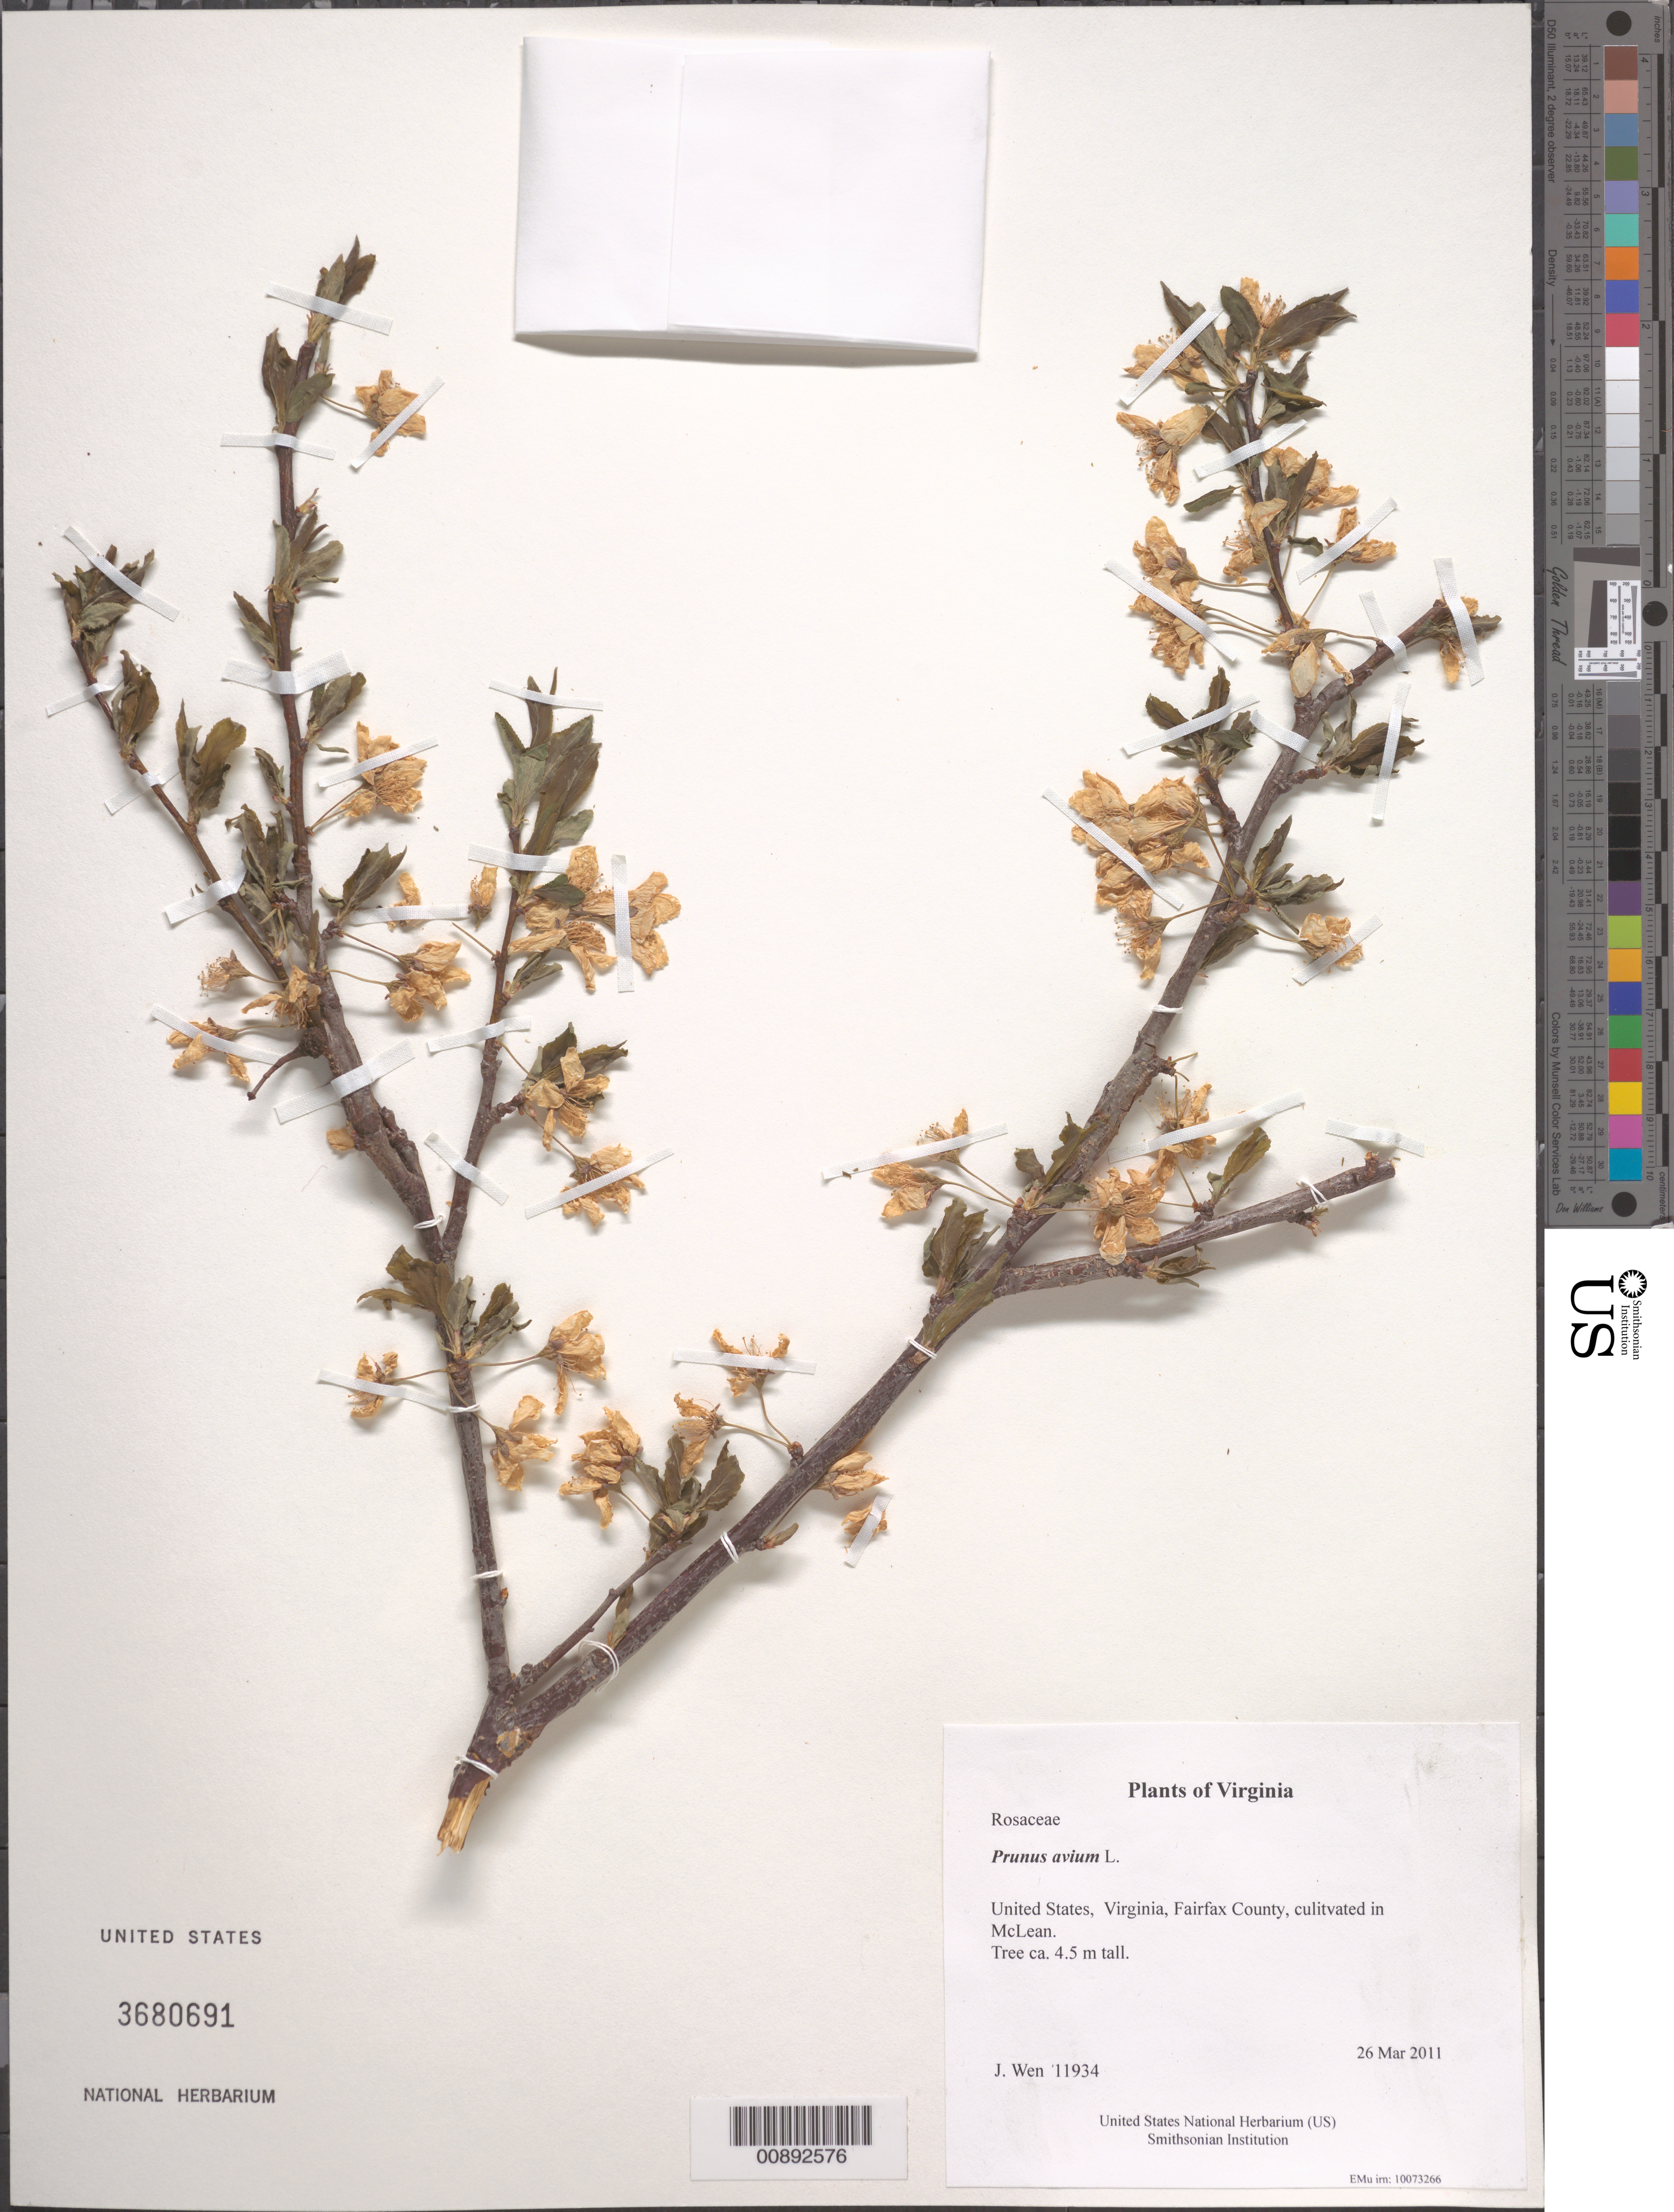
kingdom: Plantae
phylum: Tracheophyta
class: Magnoliopsida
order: Rosales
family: Rosaceae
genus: Prunus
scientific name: Prunus avium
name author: L.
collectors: J. Wen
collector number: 11934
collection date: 2011-03-26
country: United States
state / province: Virginia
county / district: Fairfax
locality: Fairfax County, culitvated in McLean.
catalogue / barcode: US 3680691